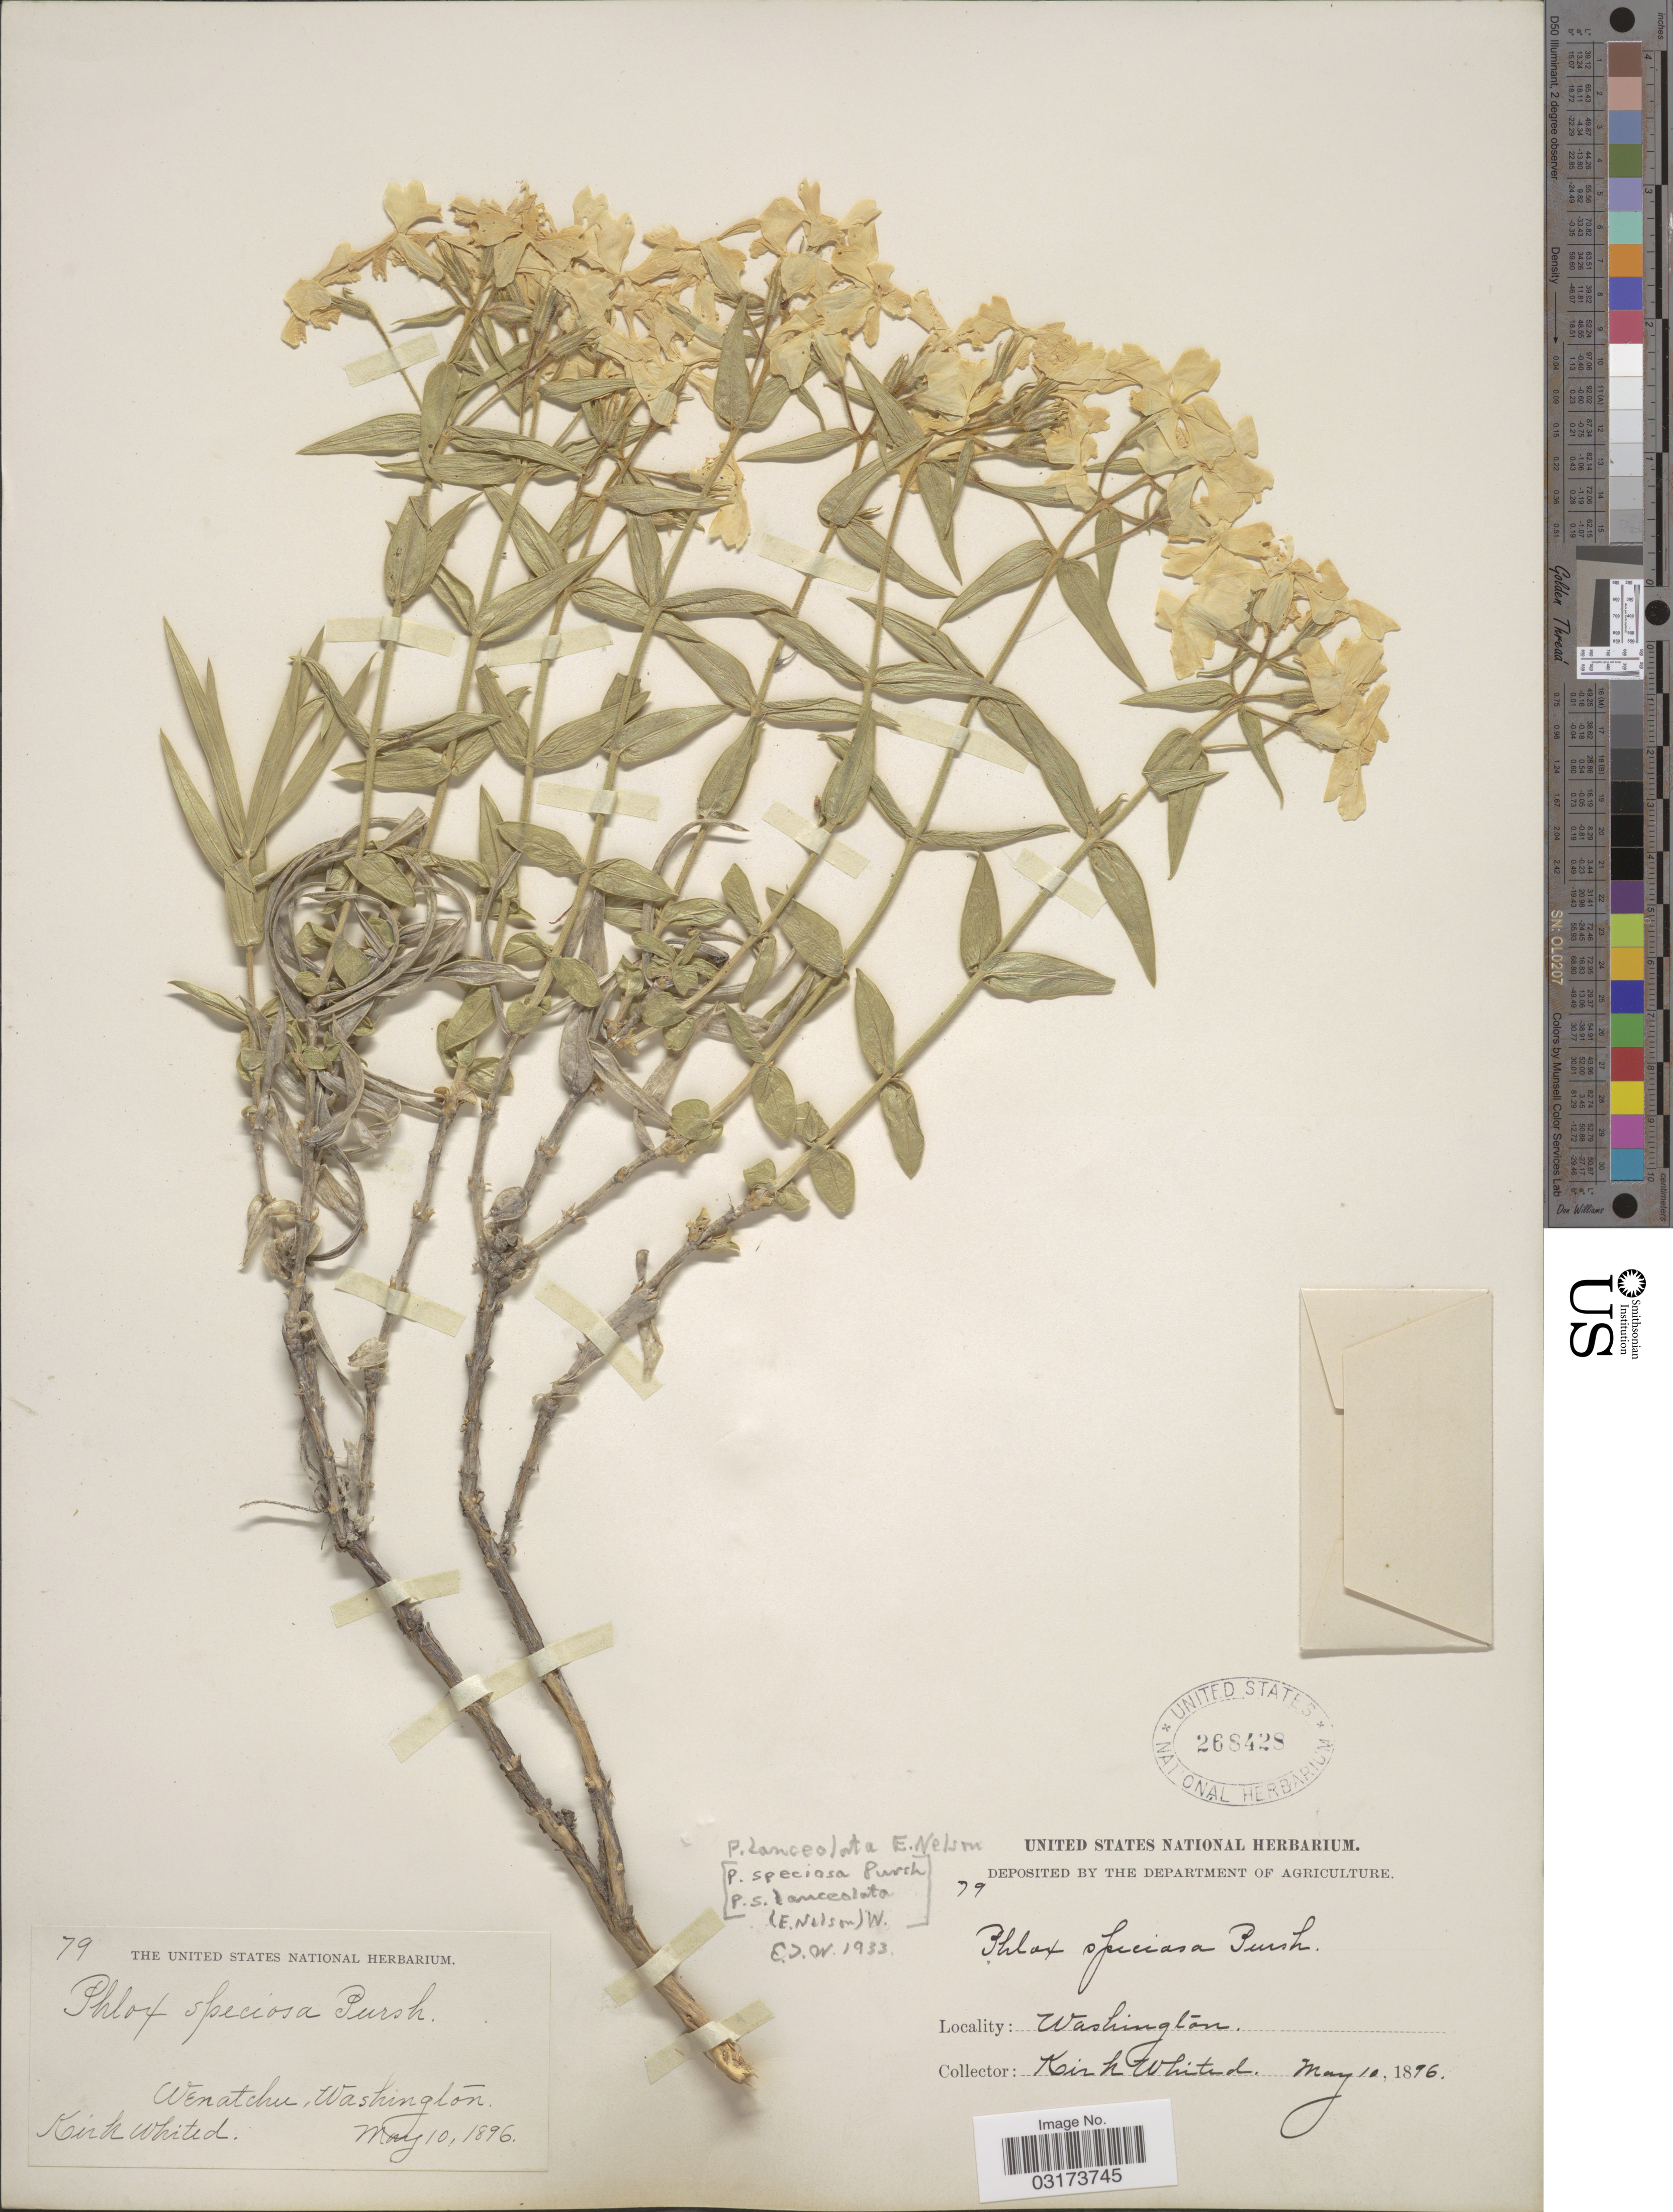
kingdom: Plantae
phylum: Tracheophyta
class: Magnoliopsida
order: Ericales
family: Polemoniaceae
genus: Phlox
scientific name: Phlox speciosa subsp. lanceolata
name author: (E.E. Nelson) Wherry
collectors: K. Whited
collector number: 79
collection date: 1896-05-10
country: United States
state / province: Washington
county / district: Chelan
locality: Wenatchee.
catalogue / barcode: US 268428